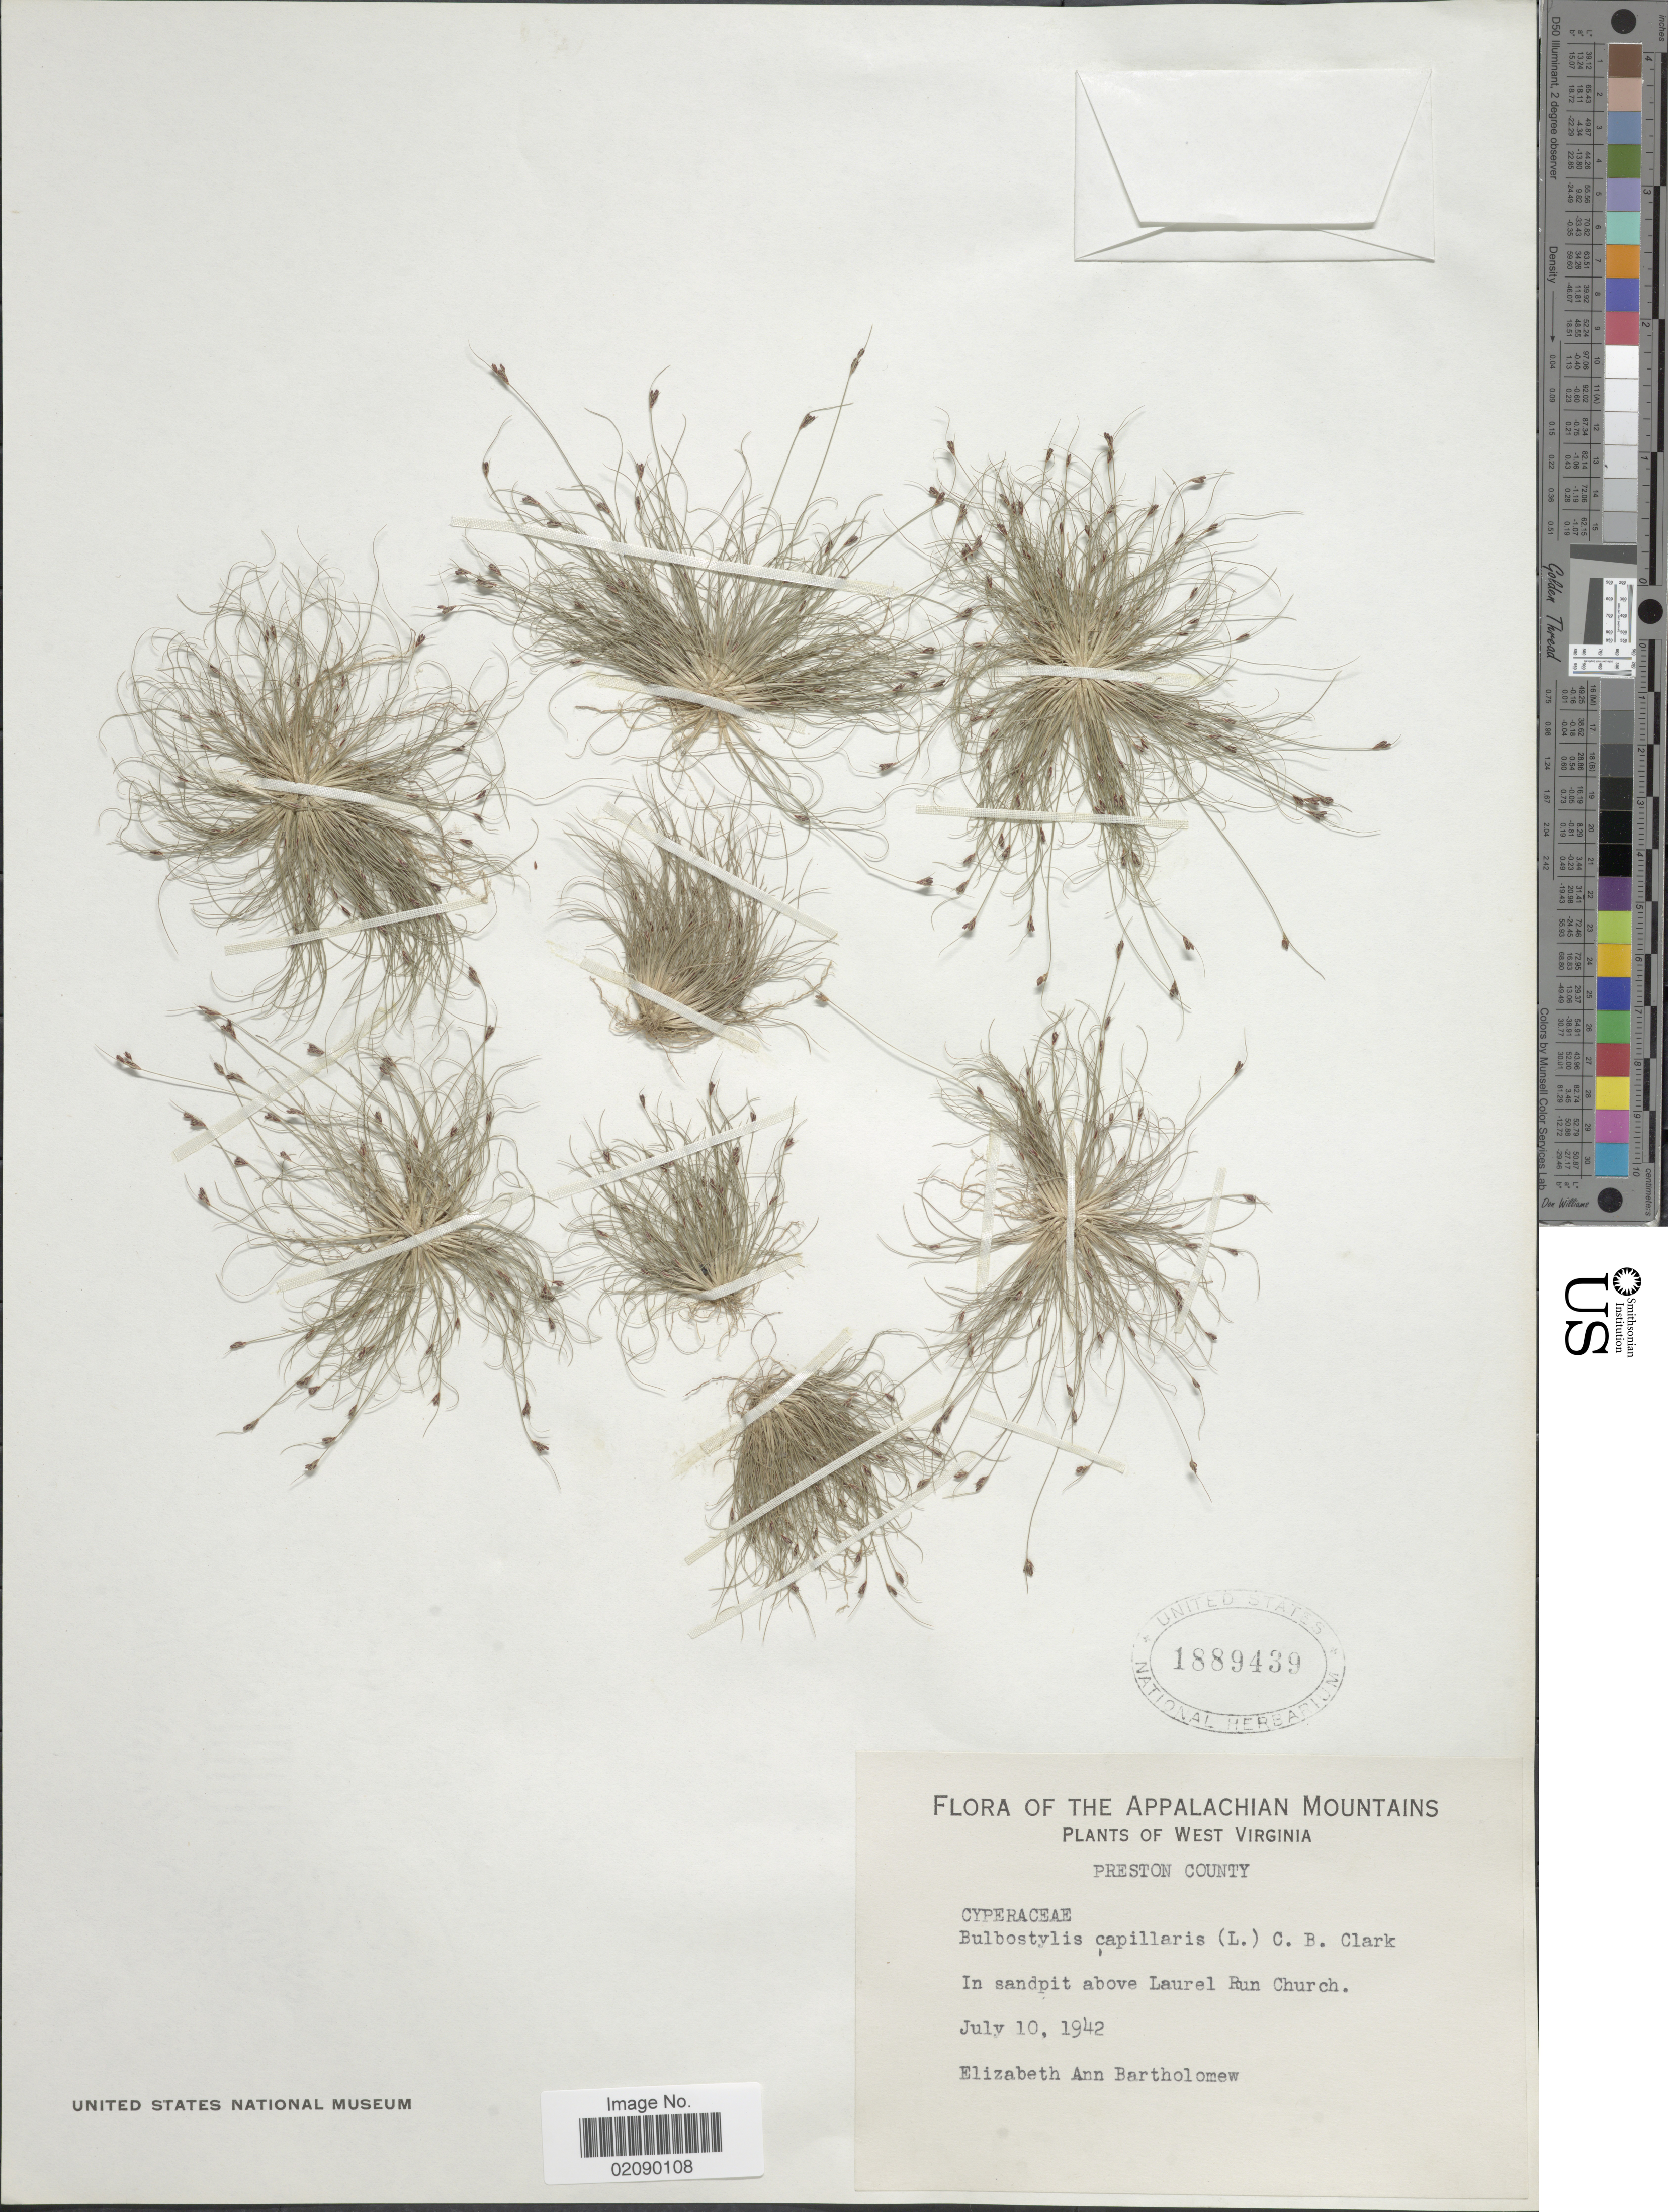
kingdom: Plantae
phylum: Tracheophyta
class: Liliopsida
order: Poales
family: Cyperaceae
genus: Bulbostylis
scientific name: Bulbostylis capillaris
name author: (L.) Kunth ex C.B. Clarke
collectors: E. Bartholomew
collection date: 1942-07-10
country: United States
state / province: West Virginia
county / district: Preston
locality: Preston County, In sandpit above Laurel Run Church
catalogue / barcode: US 1889439